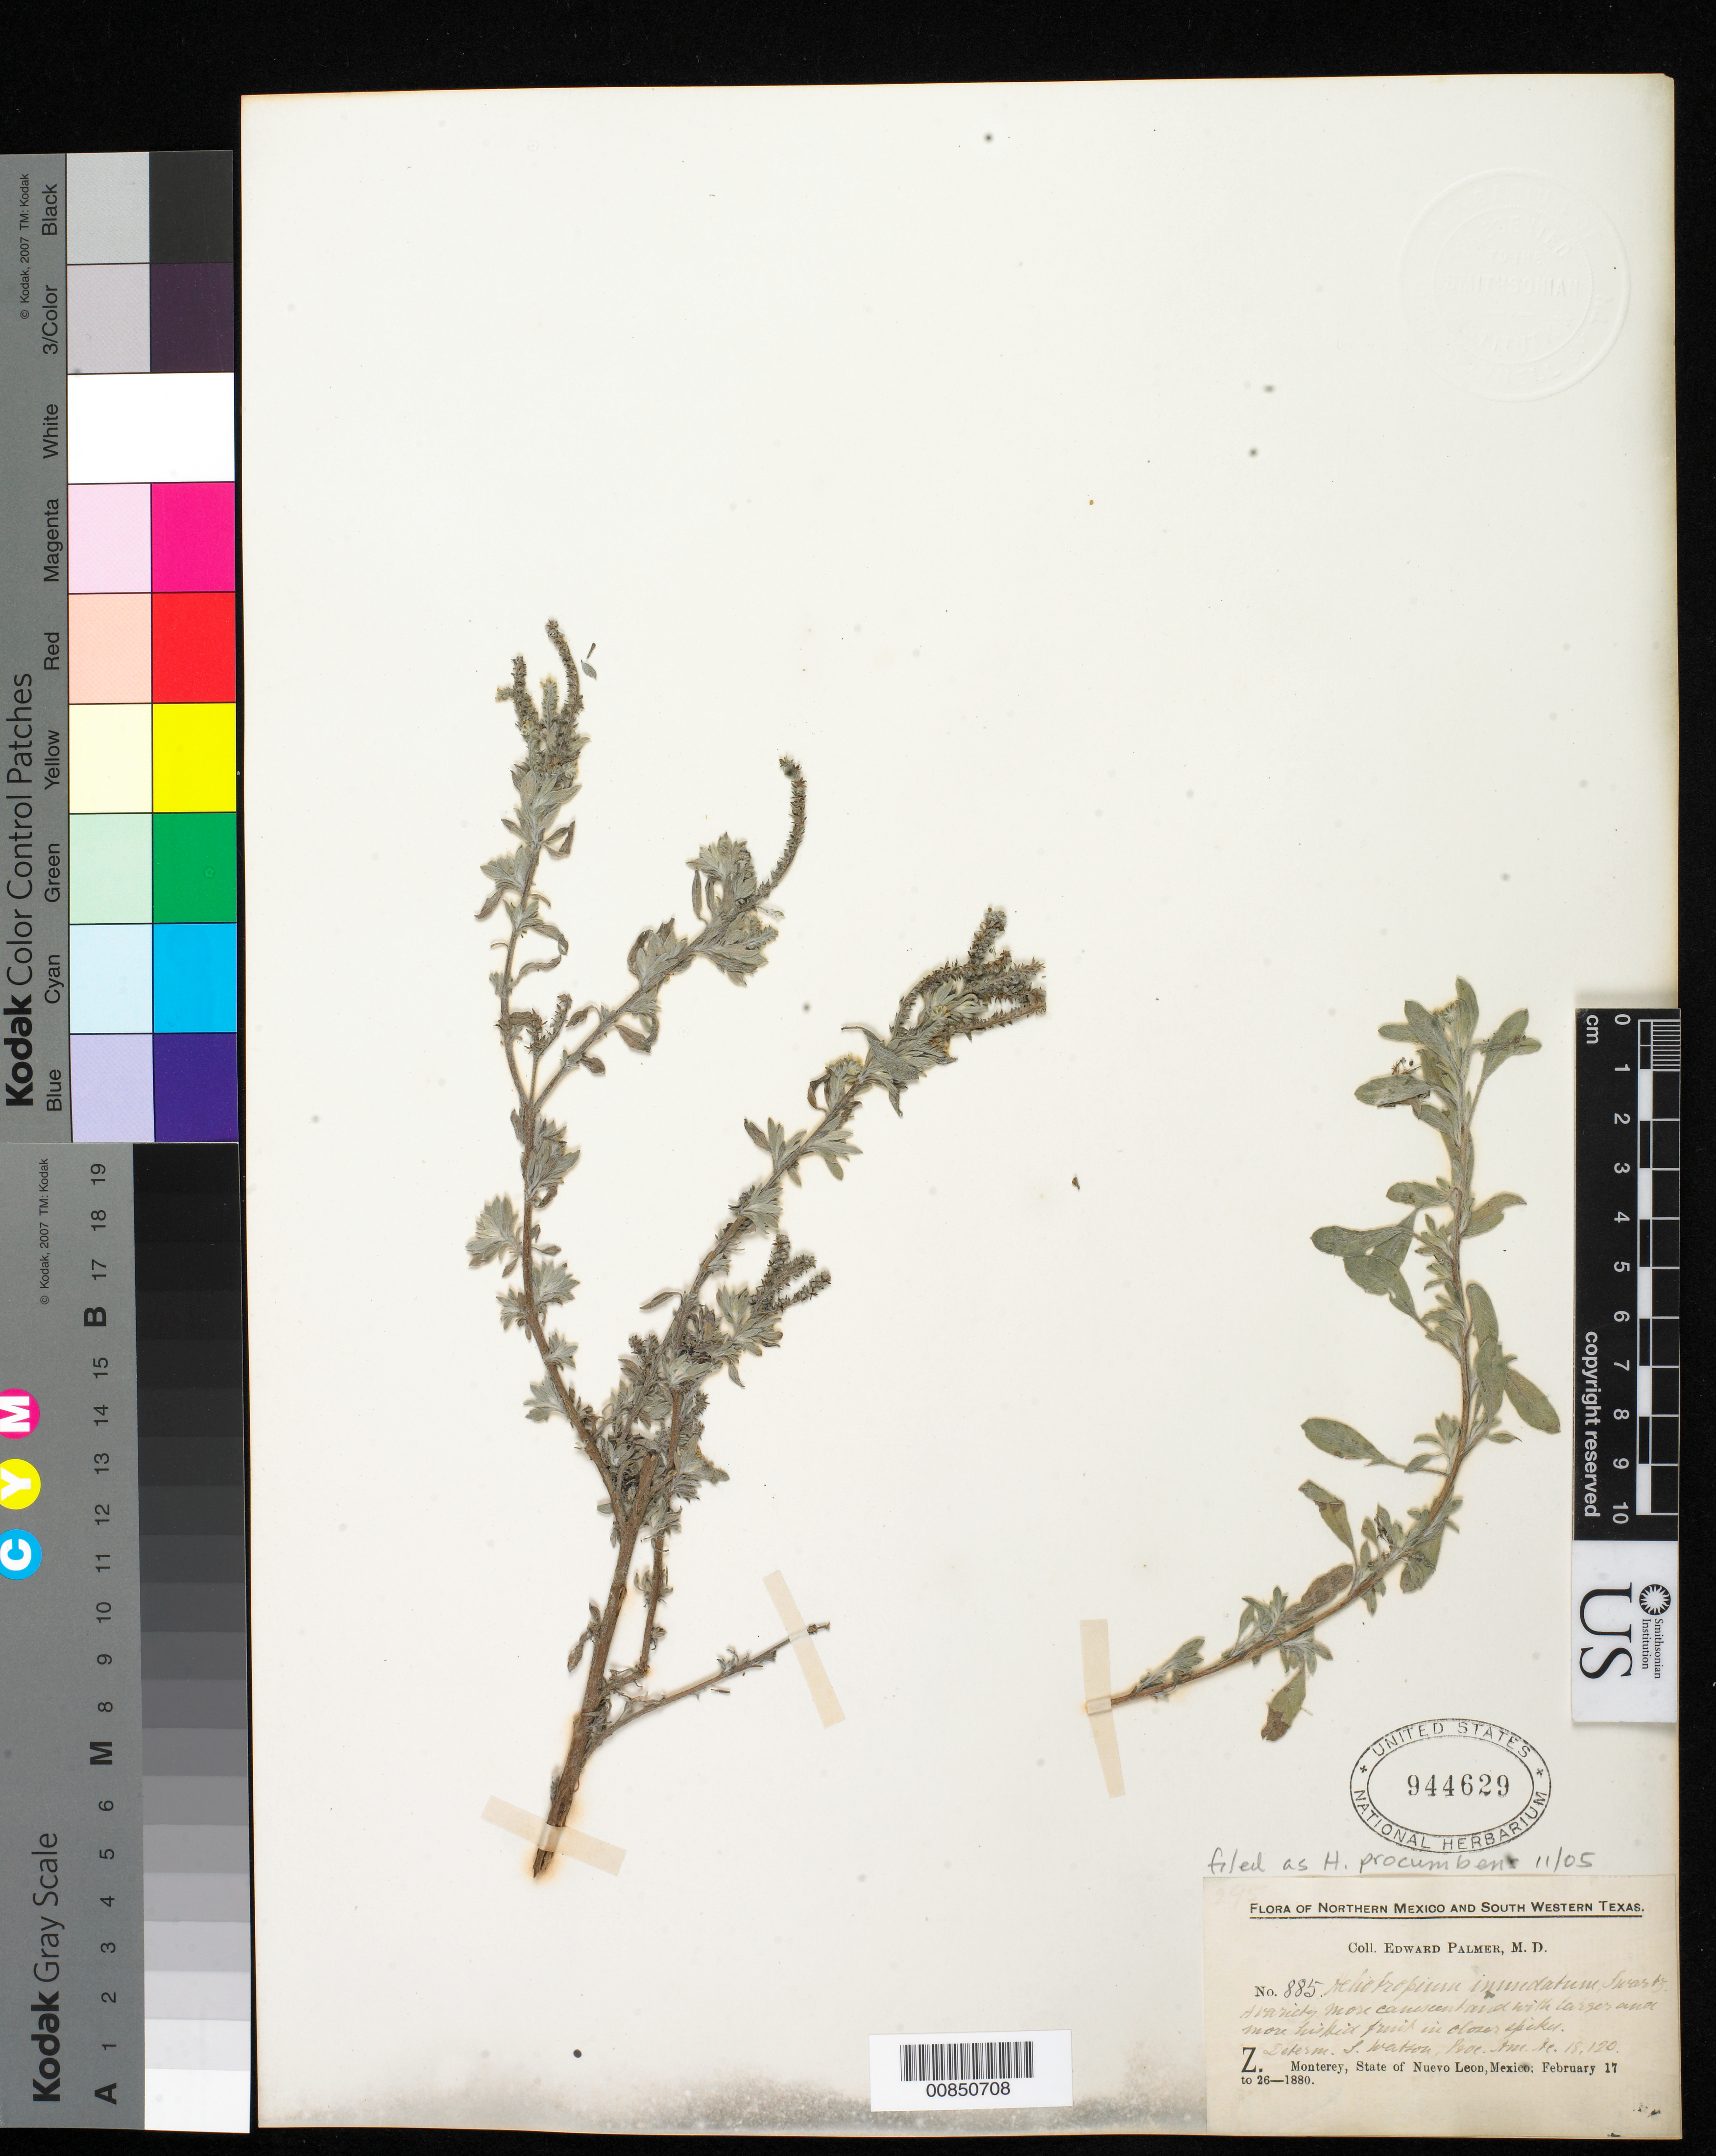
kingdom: Plantae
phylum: Tracheophyta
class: Magnoliopsida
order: Boraginales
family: Heliotropiaceae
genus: Euploca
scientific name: Euploca procumbens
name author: (Mill.) Diane & Hilger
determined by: Feuillet, C.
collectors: E. Palmer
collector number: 885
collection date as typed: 17 Feb 1880 to 26 Feb 1880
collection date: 1880-02-17/1880-02-26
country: Mexico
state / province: Nuevo León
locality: Z. Monterrey, Nuevo León.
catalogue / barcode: US 944629